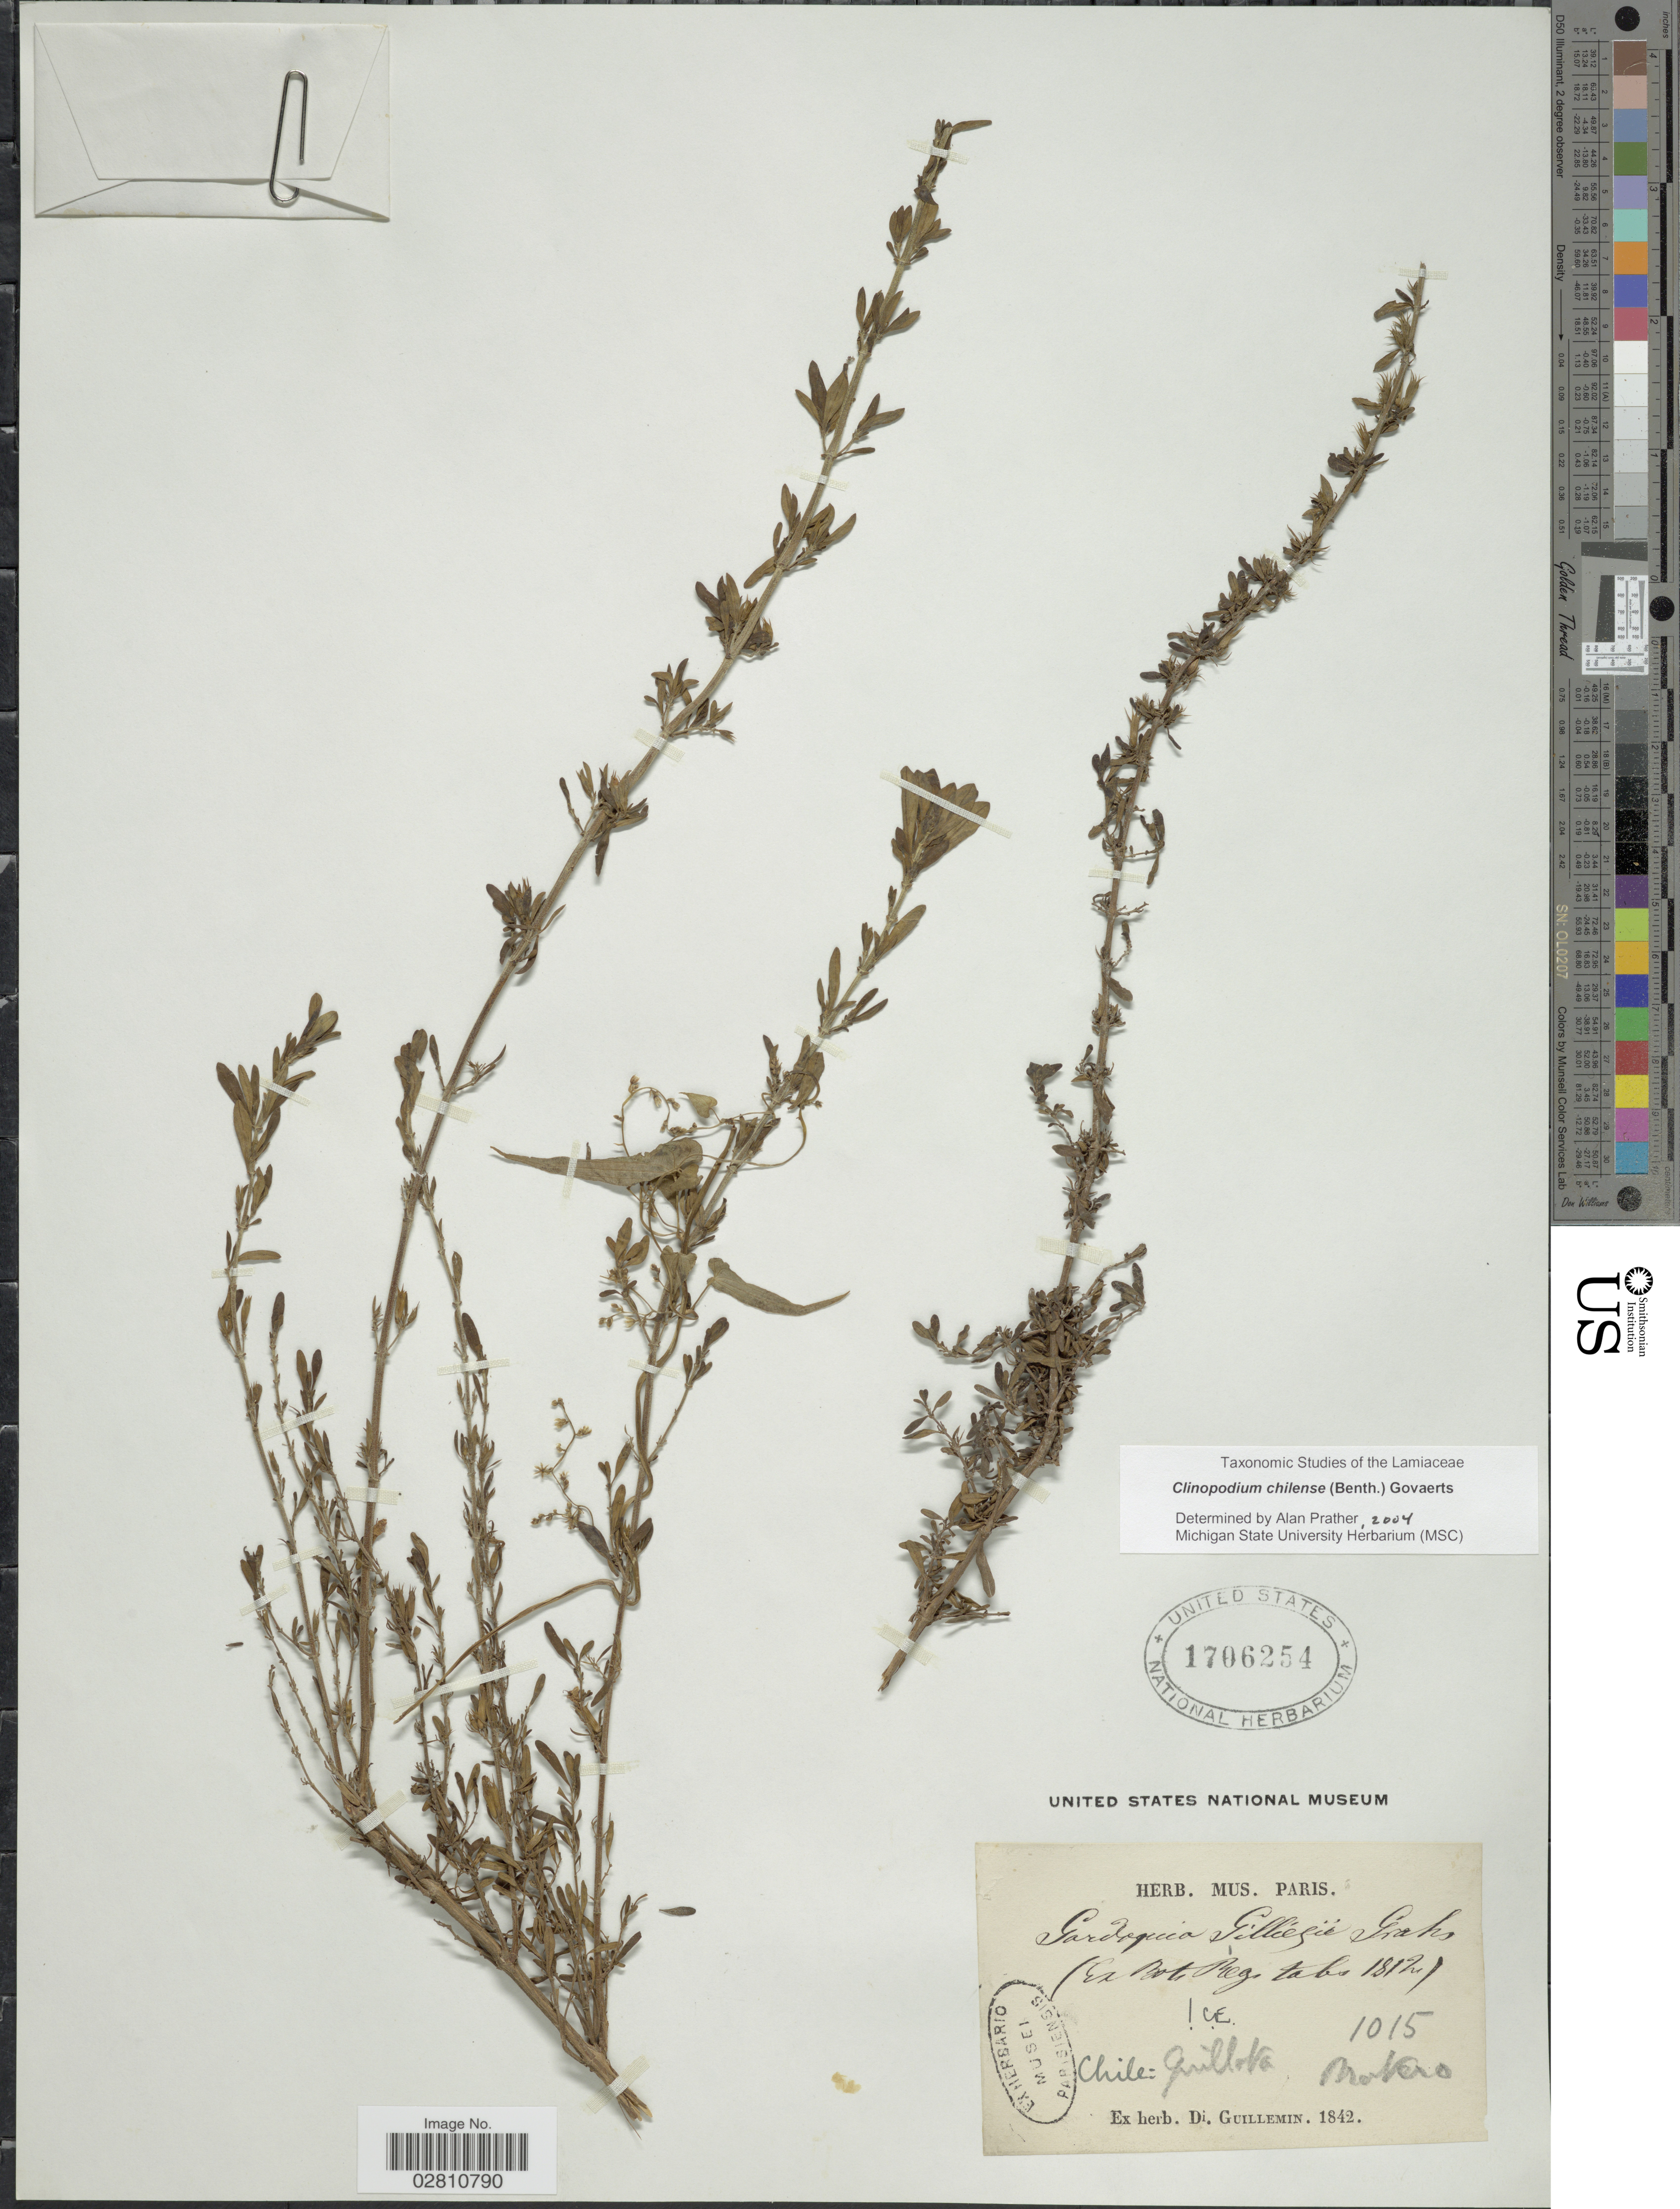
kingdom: Plantae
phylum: Tracheophyta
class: Magnoliopsida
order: Lamiales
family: Lamiaceae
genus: Clinopodium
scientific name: Clinopodium chilense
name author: (Benth.) Govaerts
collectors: Ex herb. Di. Guillemin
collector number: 1015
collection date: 1842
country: Chile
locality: Quillota, Motero.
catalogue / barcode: US 1706254